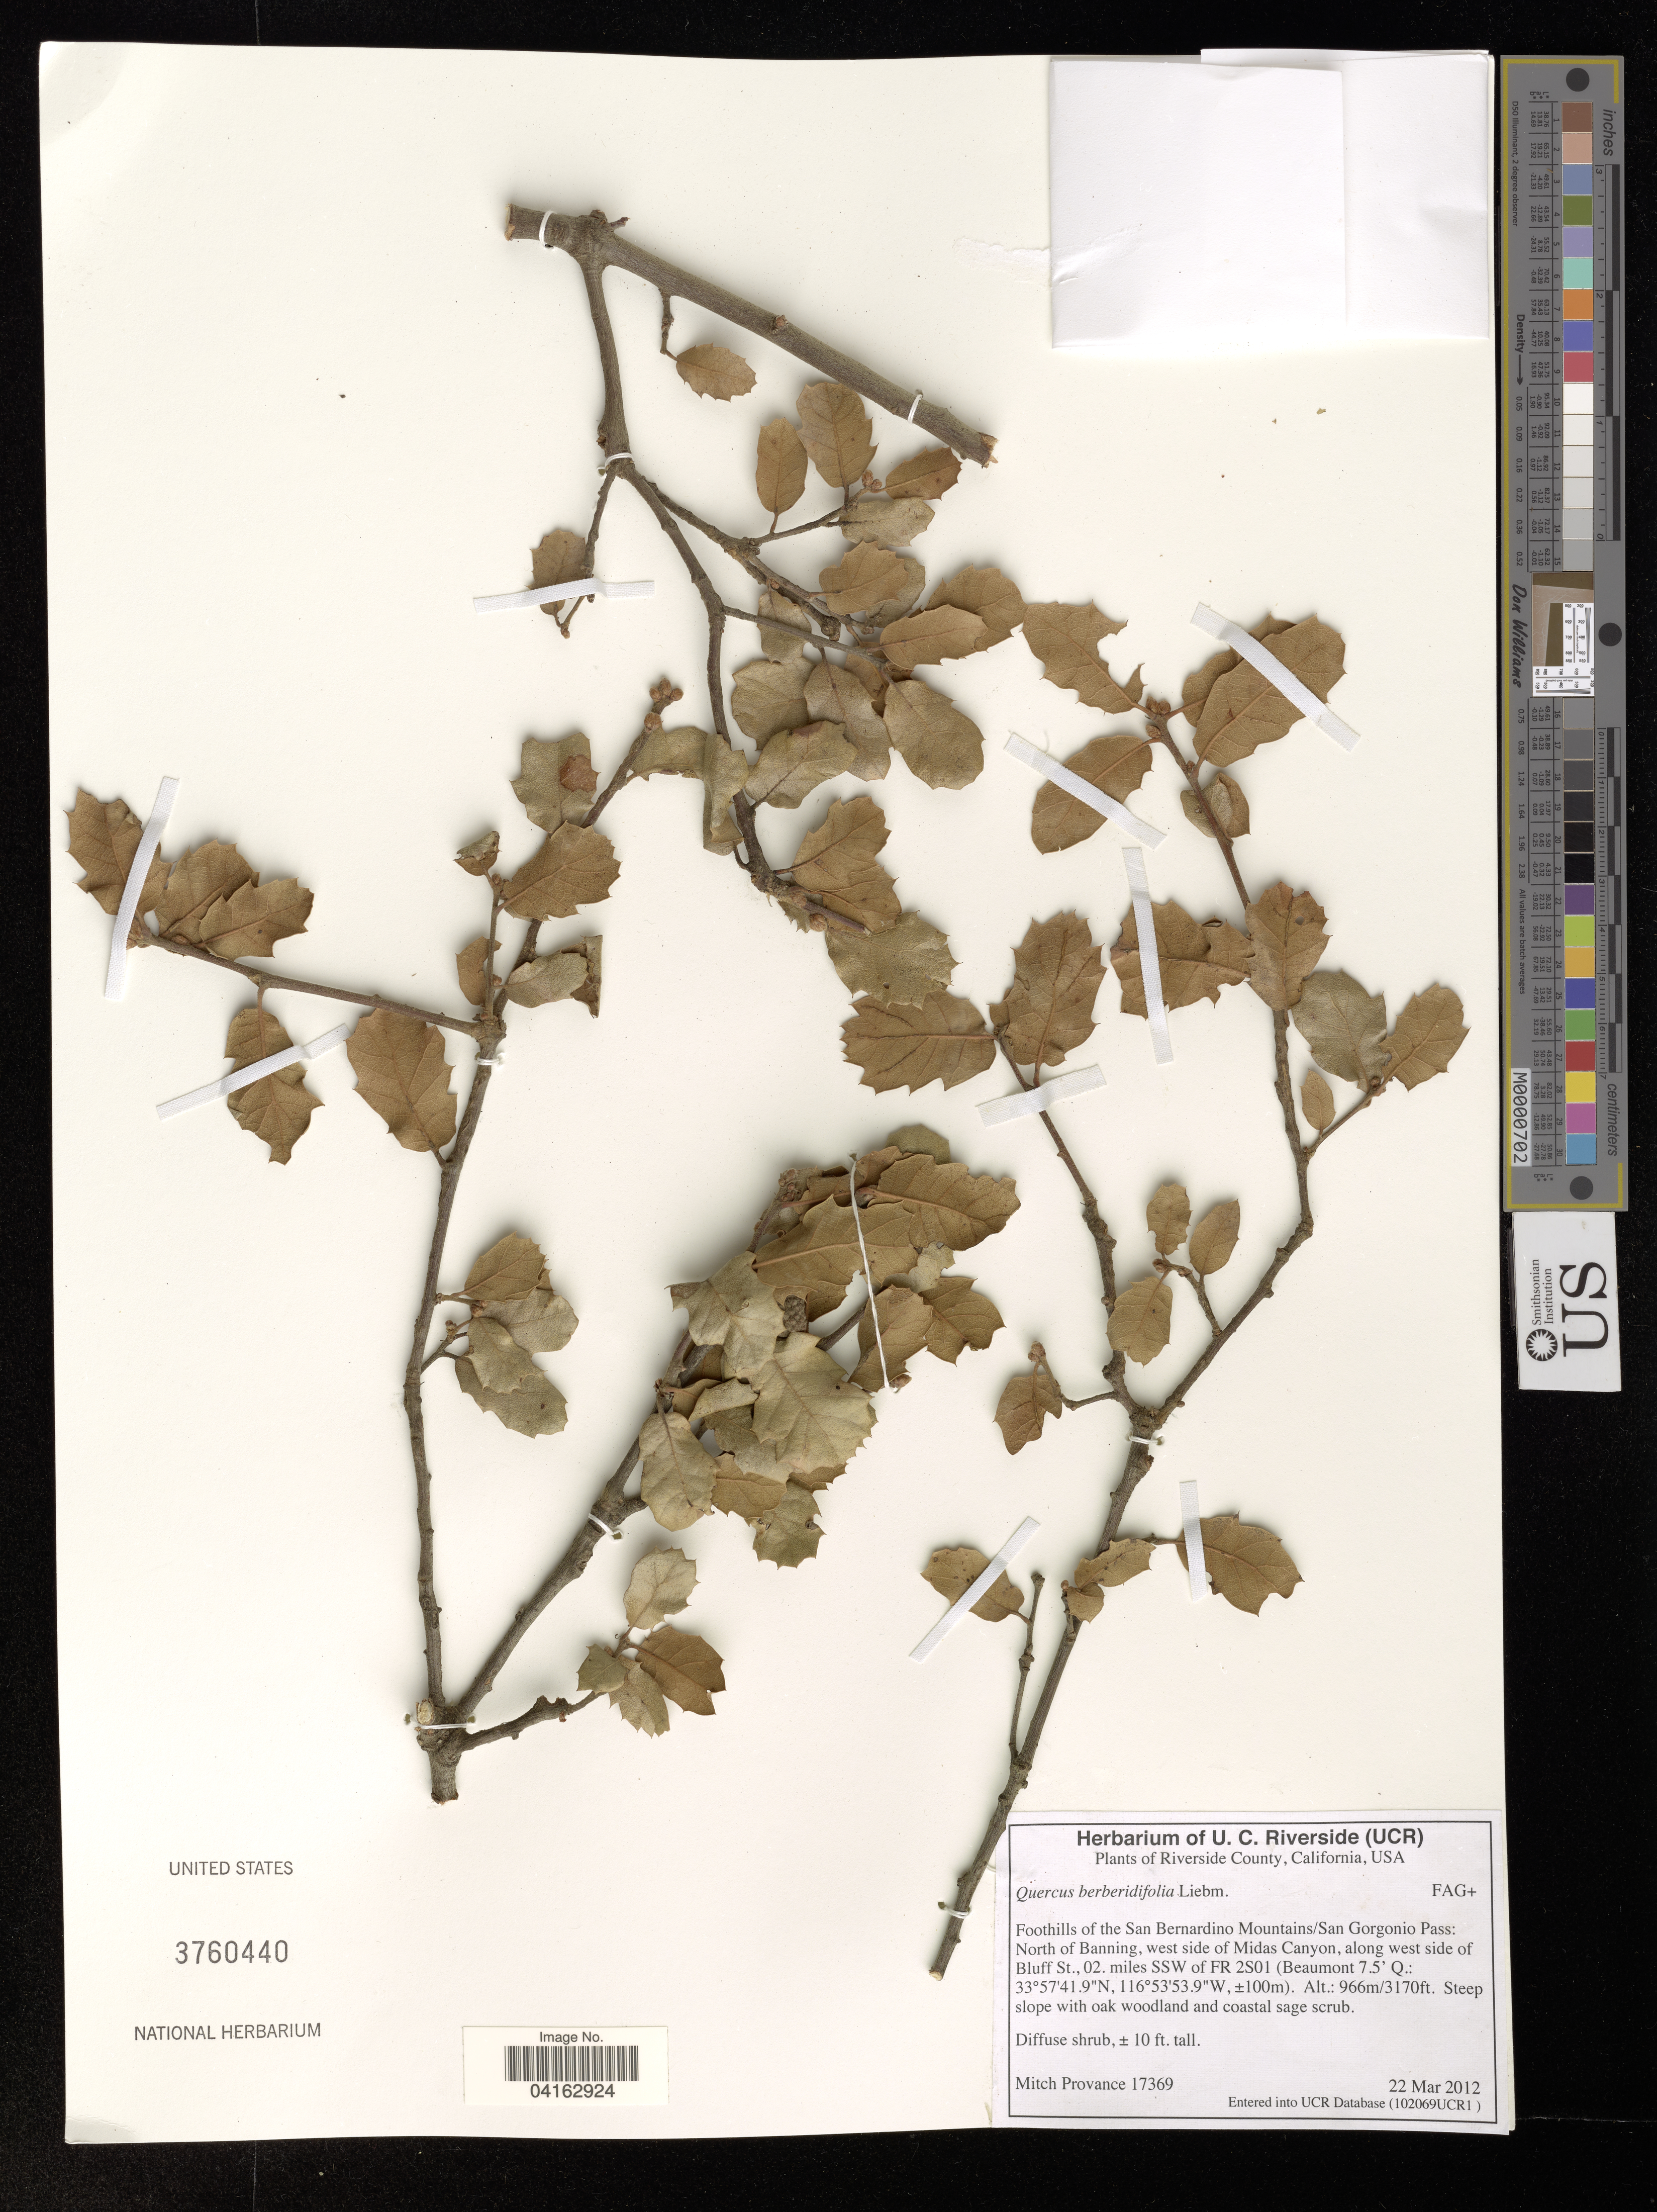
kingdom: Plantae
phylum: Tracheophyta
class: Magnoliopsida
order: Fagales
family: Fagaceae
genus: Quercus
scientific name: Quercus berberidifolia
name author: Liebm.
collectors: M. Provance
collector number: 17369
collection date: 2012-03-22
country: United States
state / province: California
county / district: Riverside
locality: Riverside County. Foothills of the San Bernardino Mountains/San Gorgonio Pass: North of Banning, west side of Midas Canyon, along west side of Bluff St., 02. miles SSW of FR 2S01 (Beaumont 7.5' Q.).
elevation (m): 966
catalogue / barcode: US 3760440